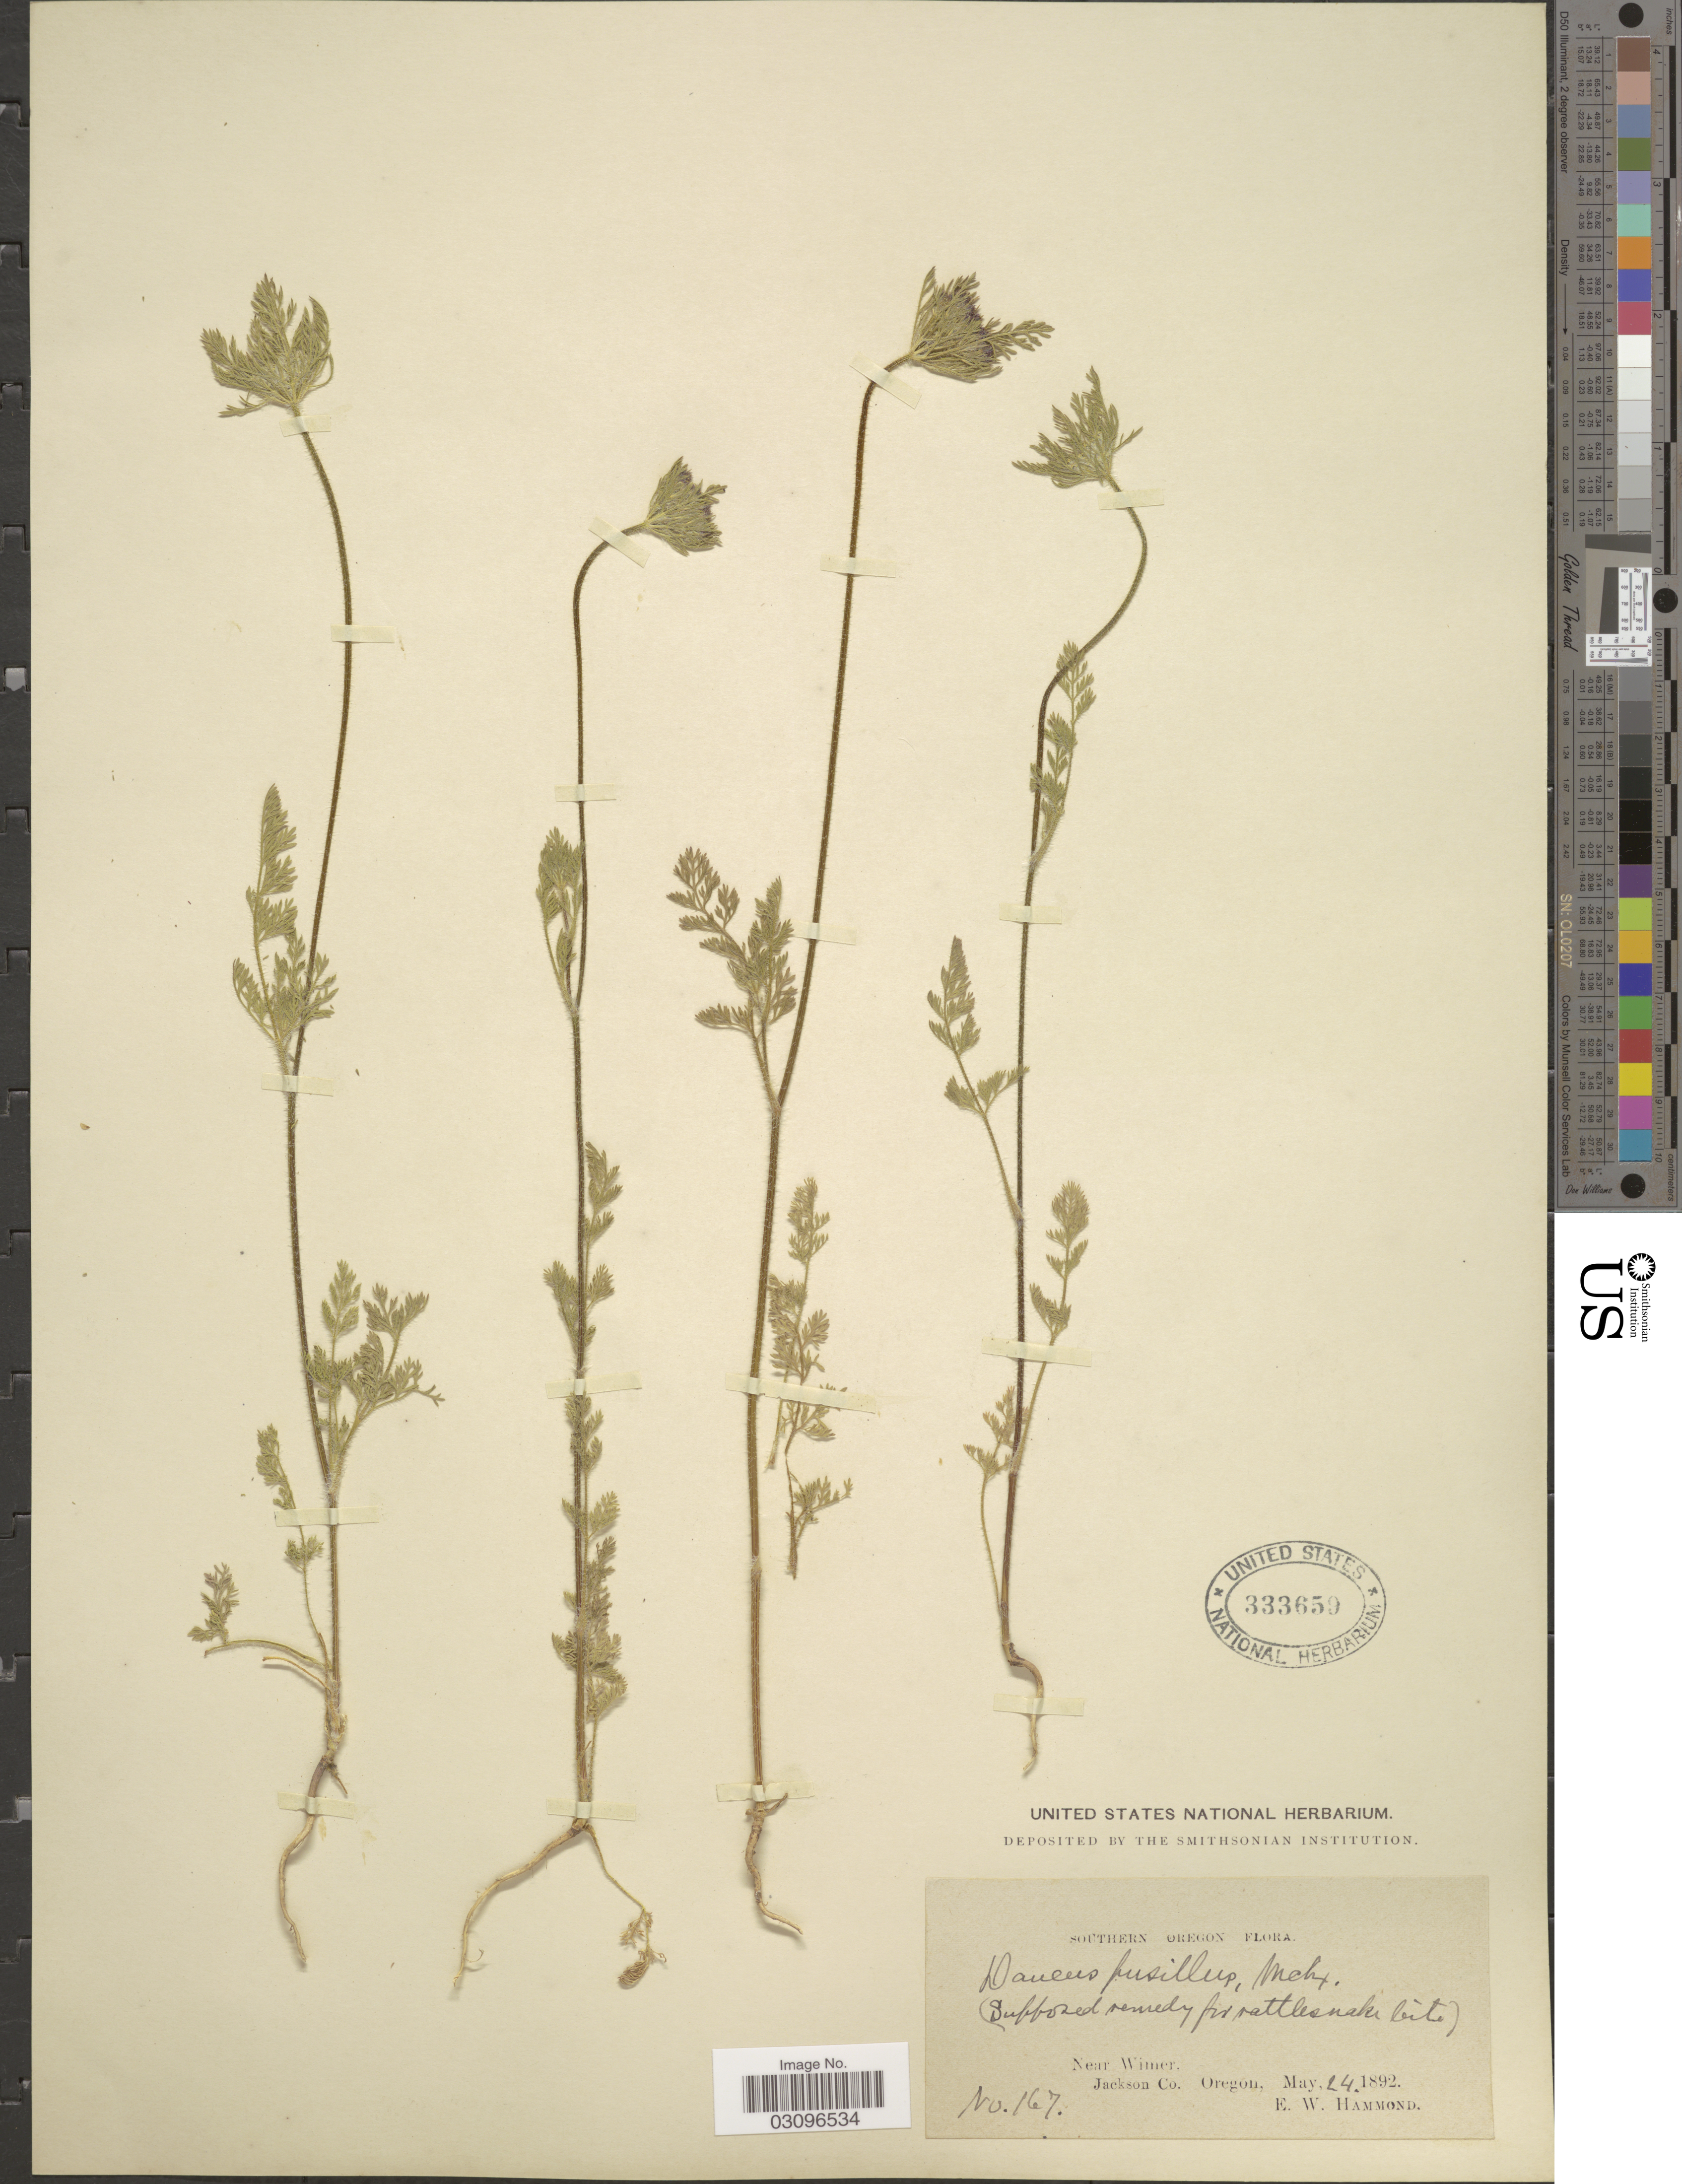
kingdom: Plantae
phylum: Tracheophyta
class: Magnoliopsida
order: Apiales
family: Apiaceae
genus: Daucus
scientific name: Daucus pusillus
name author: Michx.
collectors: E. Hammond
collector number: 167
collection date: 1892-05-24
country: United States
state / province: Oregon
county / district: Jackson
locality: Southern Oregon, Near Wimer. Jackson Co.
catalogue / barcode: US 333659